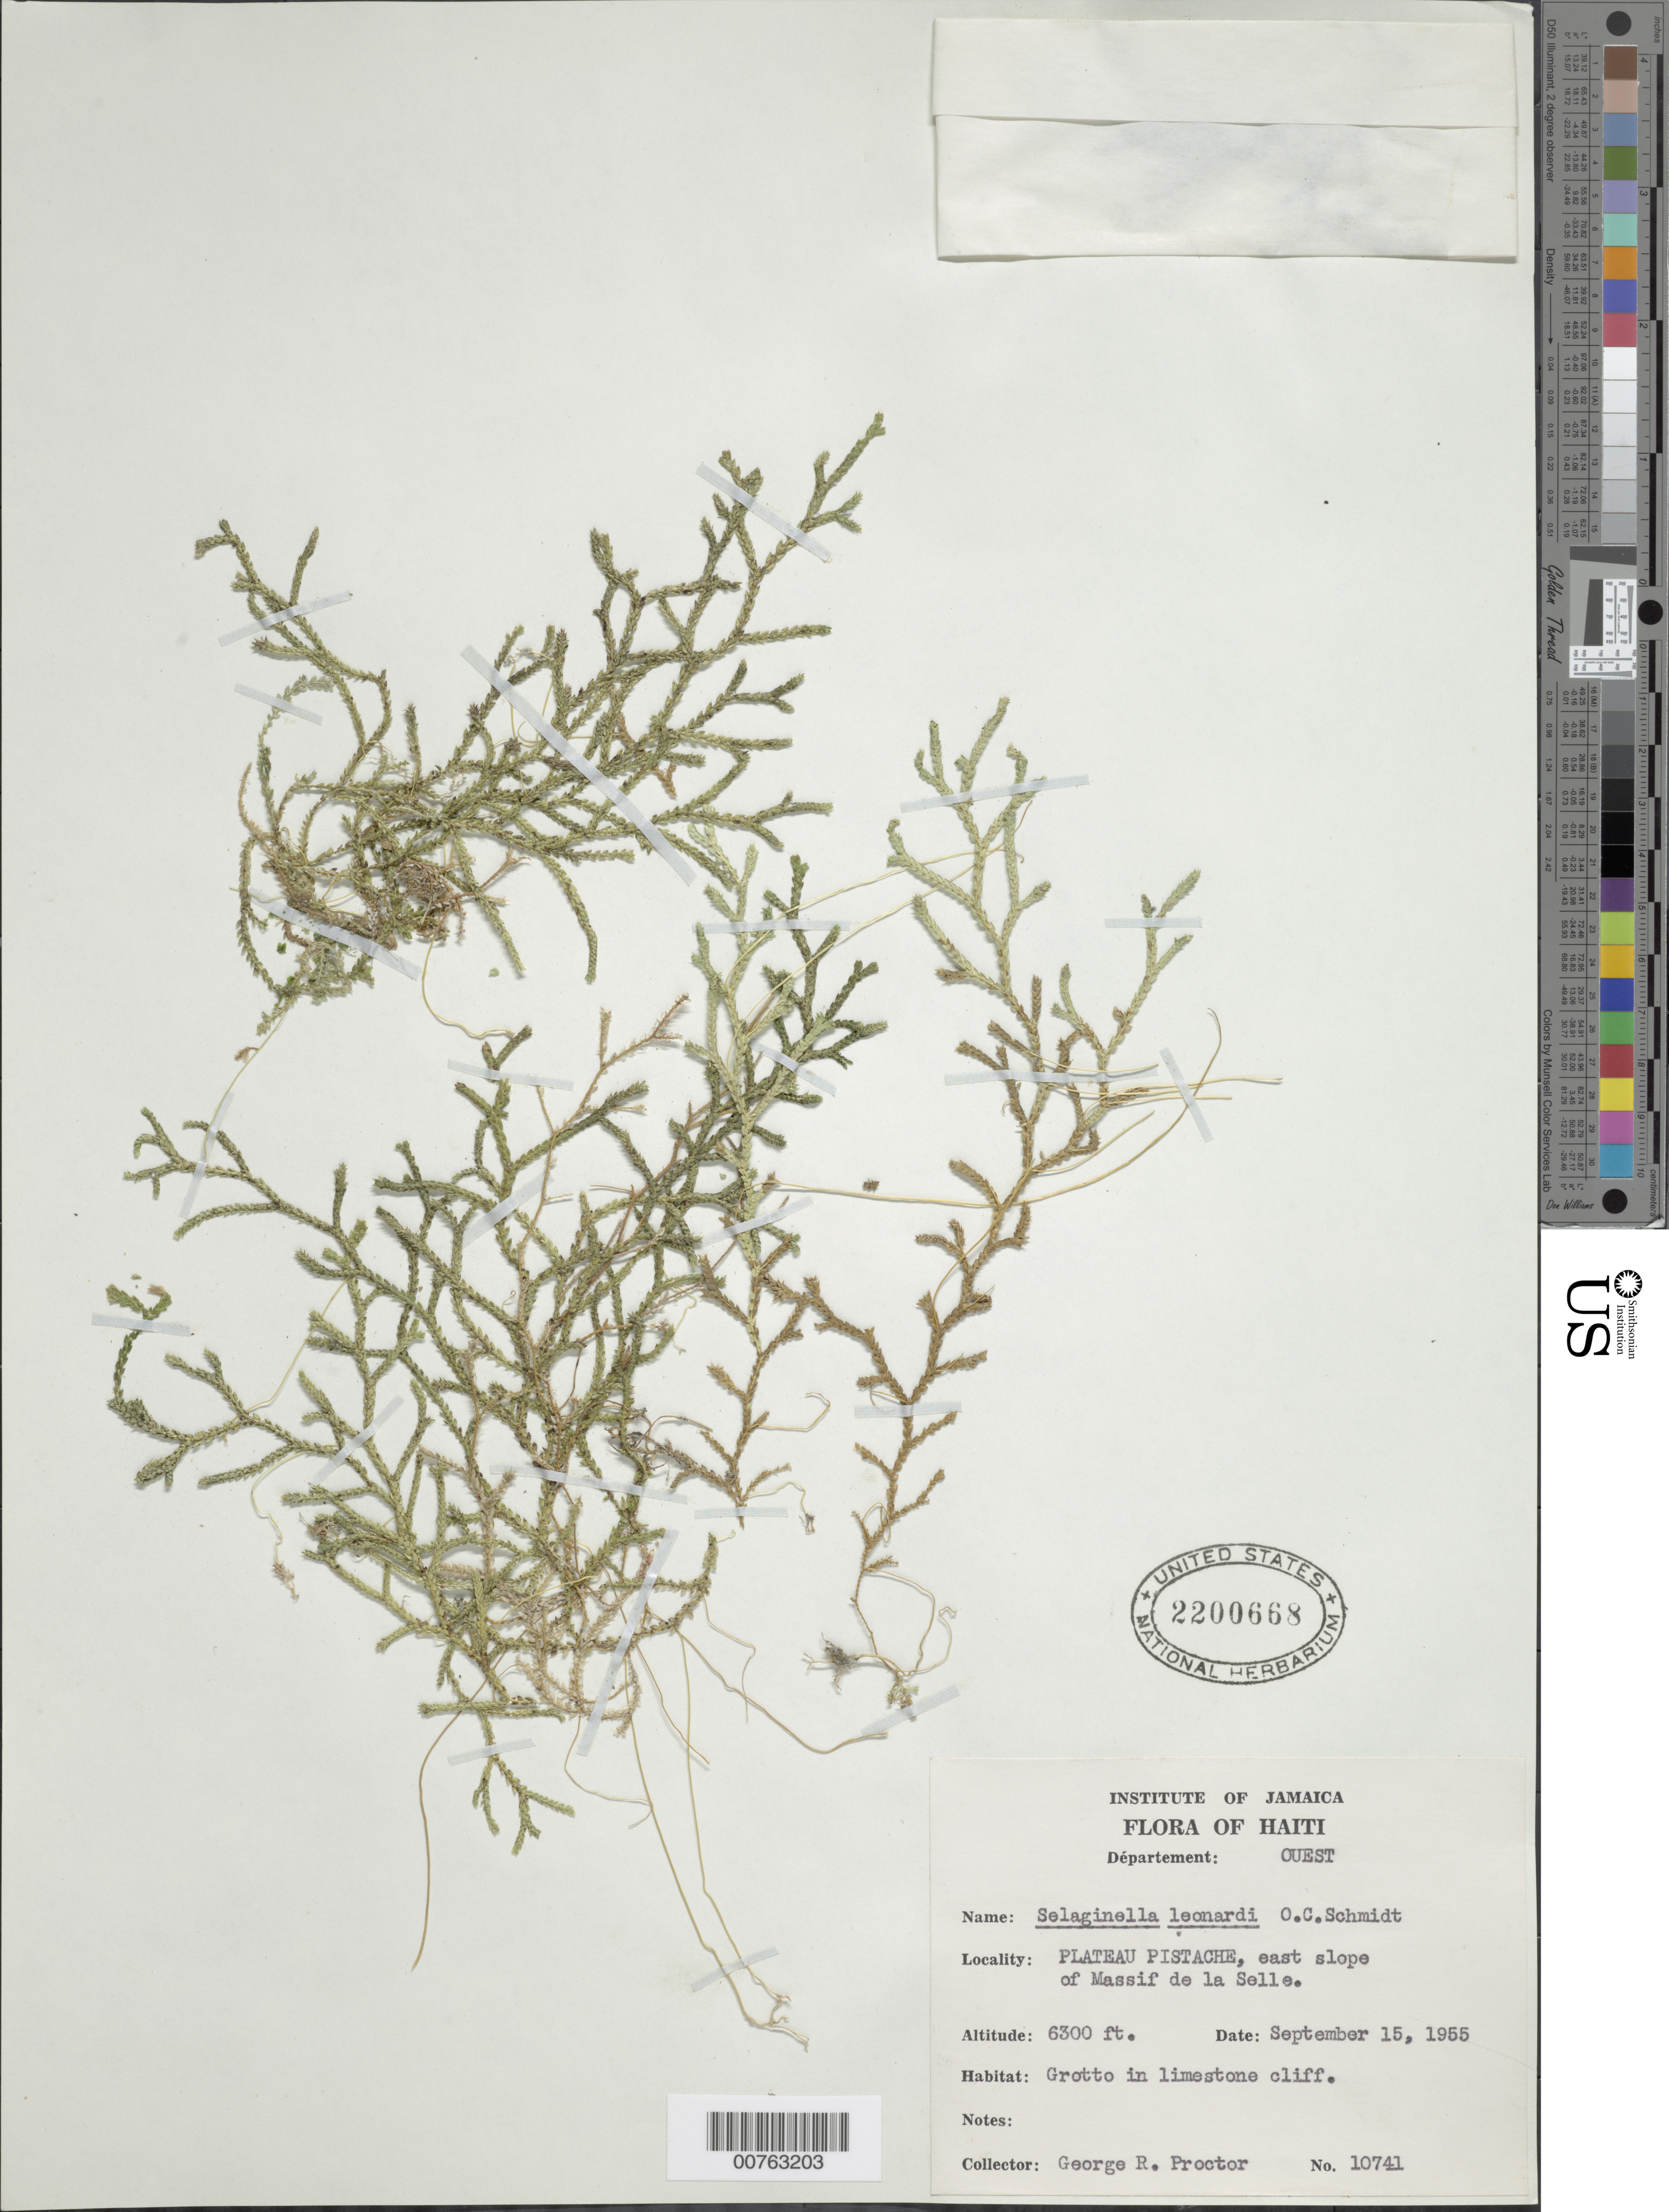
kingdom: Plantae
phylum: Tracheophyta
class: Lycopodiopsida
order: Selaginellales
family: Selaginellaceae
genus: Selaginella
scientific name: Selaginella leonardii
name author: O.C. Schmidt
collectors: G. R. Proctor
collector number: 10741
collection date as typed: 15 Sep 1955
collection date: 1955-09-15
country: Haiti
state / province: Ouest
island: Hispaniola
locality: Departement Ouest. Plateau Pistache, E slope of Massif de la Selle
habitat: Grotto in limestone cliff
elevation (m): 1920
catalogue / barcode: US 2200668